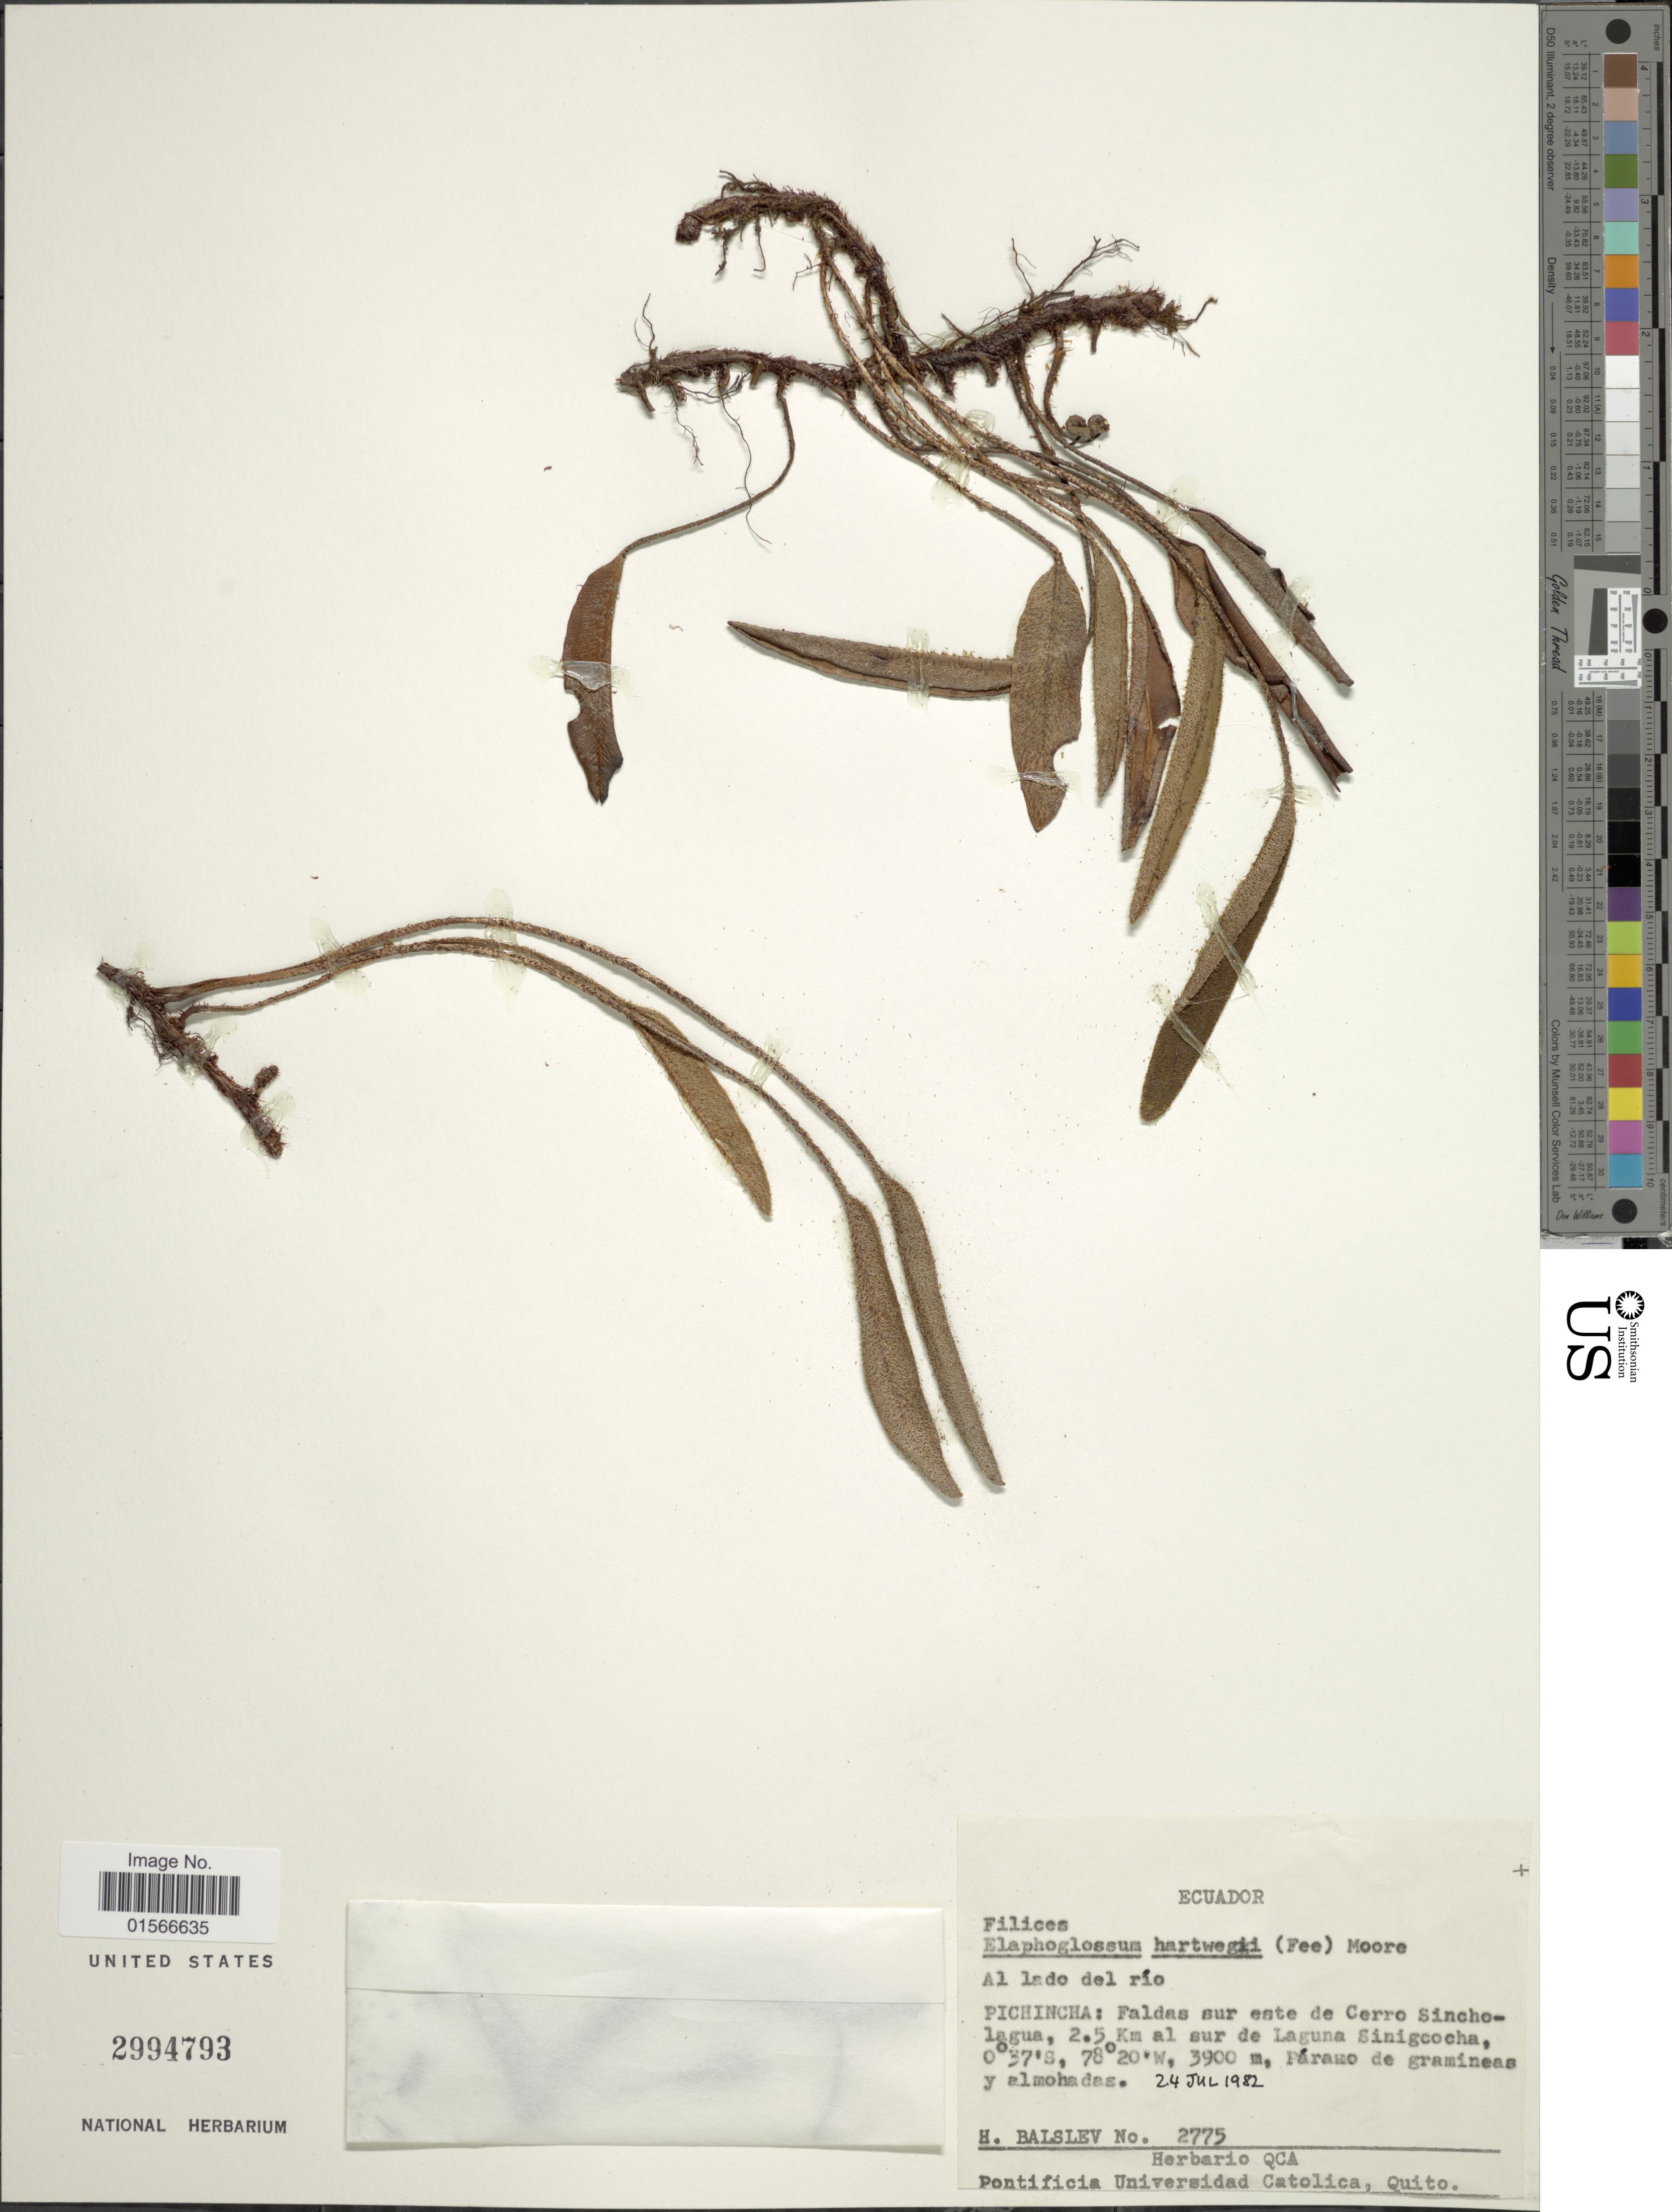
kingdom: Plantae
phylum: Tracheophyta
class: Polypodiopsida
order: Polypodiales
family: Dryopteridaceae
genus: Elaphoglossum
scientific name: Elaphoglossum hartwegii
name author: (Fée) T. Moore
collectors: H. Balslev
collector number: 2775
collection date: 1982-07-24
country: Ecuador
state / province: Pichincha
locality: Faldas sur este de Cerro Sincholagua, 2.5 Km al sur de Kaguna Sinigcocha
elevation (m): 3900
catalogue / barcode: US 2994793